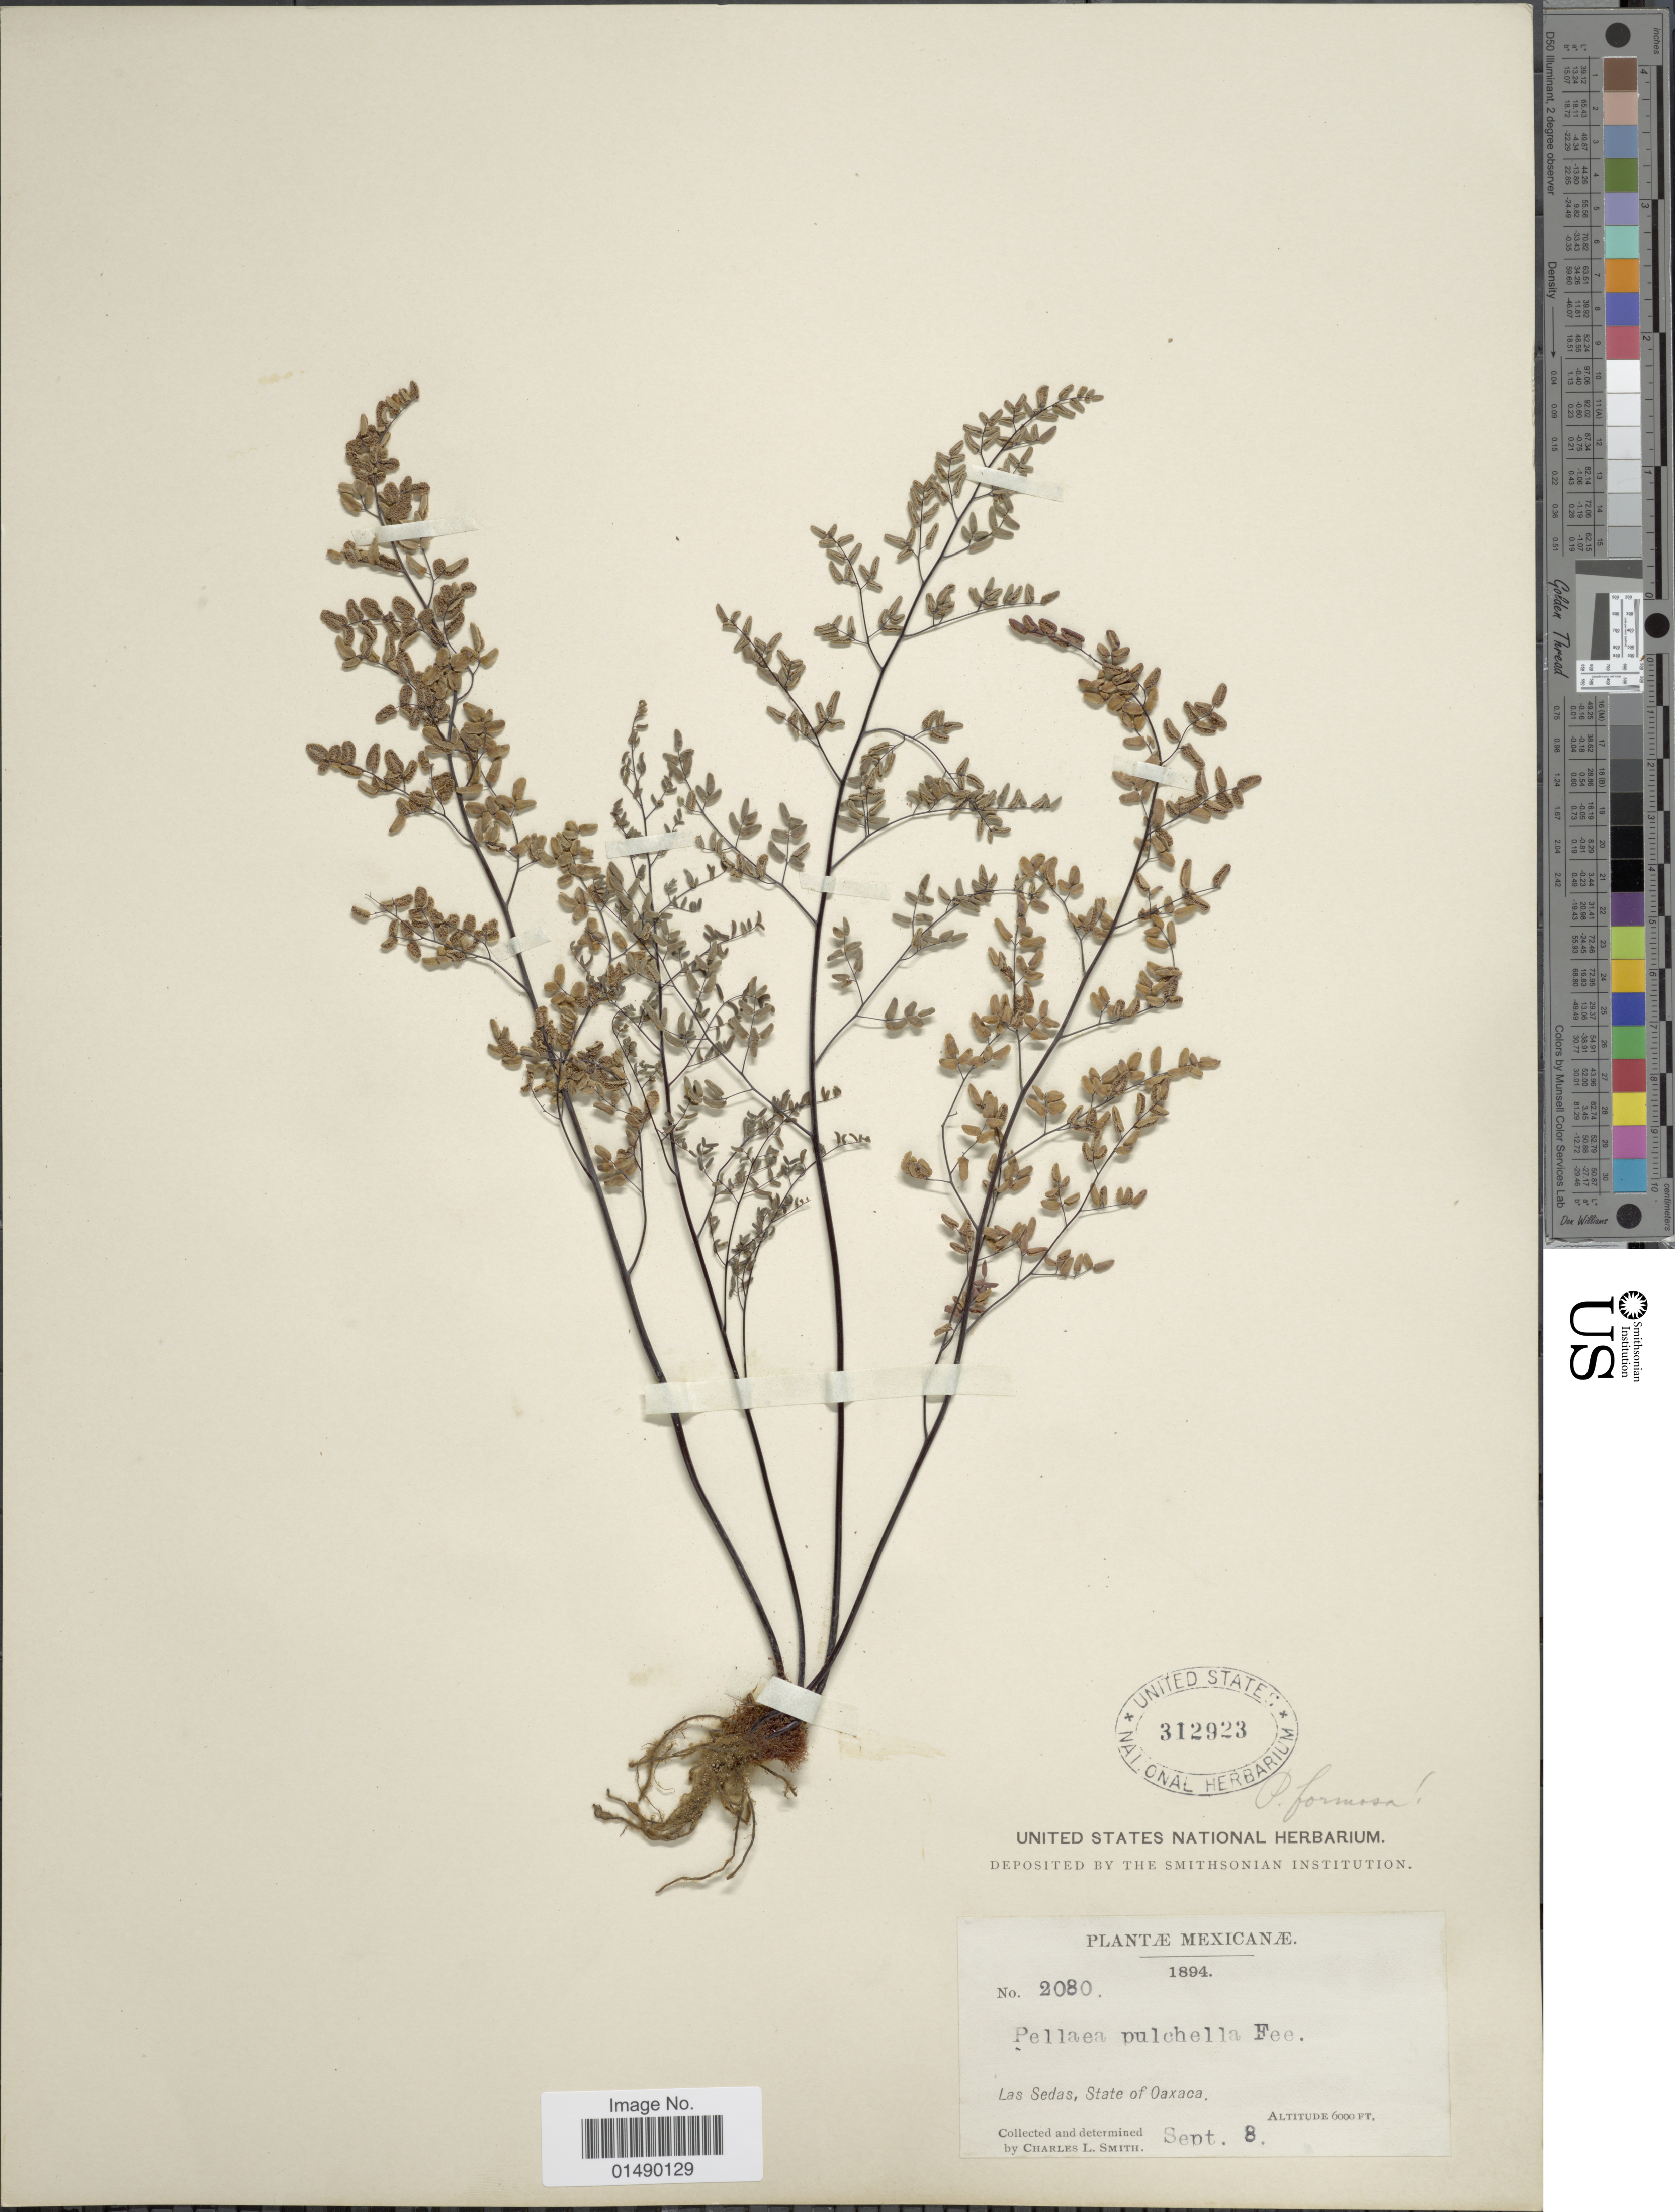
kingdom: Plantae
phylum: Tracheophyta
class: Polypodiopsida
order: Polypodiales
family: Pteridaceae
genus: Argyrochosma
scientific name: Argyrochosma formosa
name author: (Liebm.) Windham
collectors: C. L. Smith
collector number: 2080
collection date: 1894-09-08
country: Mexico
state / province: Oaxaca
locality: Mexicanae, Las Sedas.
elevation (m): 1829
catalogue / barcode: US 312923